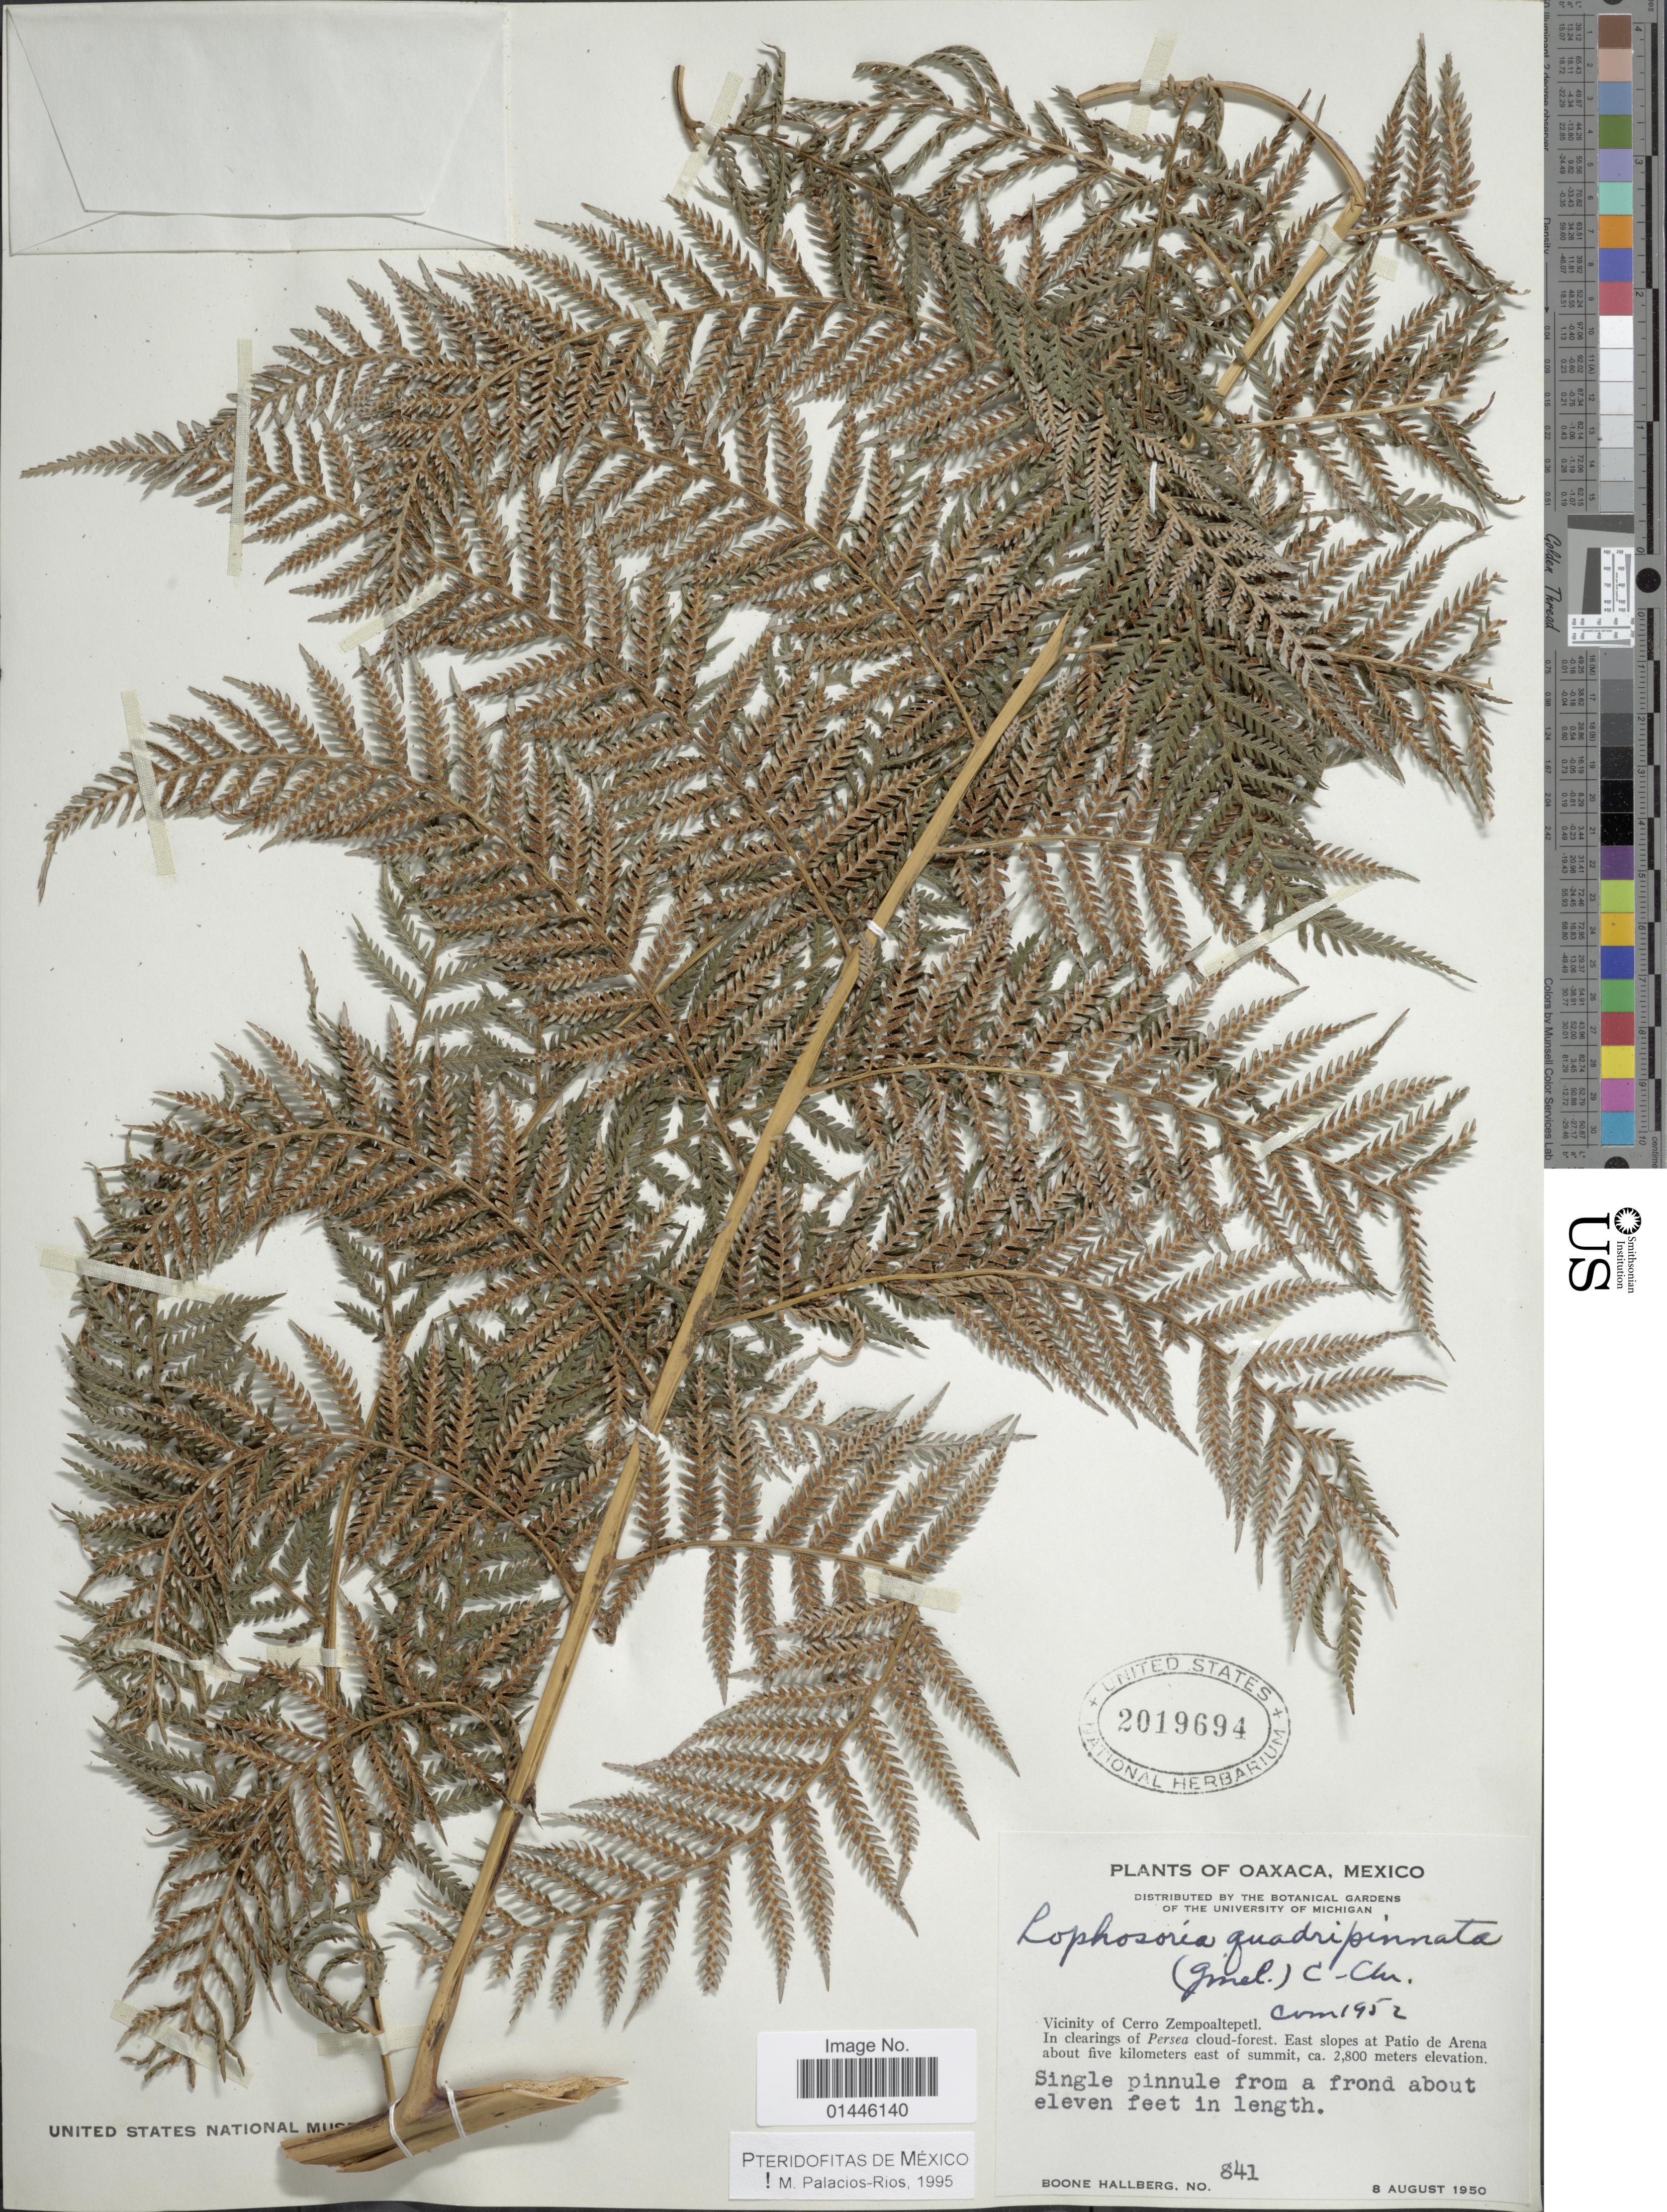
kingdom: Plantae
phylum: Tracheophyta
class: Polypodiopsida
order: Cyatheales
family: Dicksoniaceae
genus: Lophosoria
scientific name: Lophosoria quadripinnata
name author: (J.F. Gmel.) C. Chr.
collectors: B. Hallberg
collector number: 841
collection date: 1950-08-08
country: Mexico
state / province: Oaxaca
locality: Vicinity of Cerro Zempoaltepetl. East slopes at Patio de Arena about five kilometers east of summit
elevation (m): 2800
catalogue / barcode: US 2019694